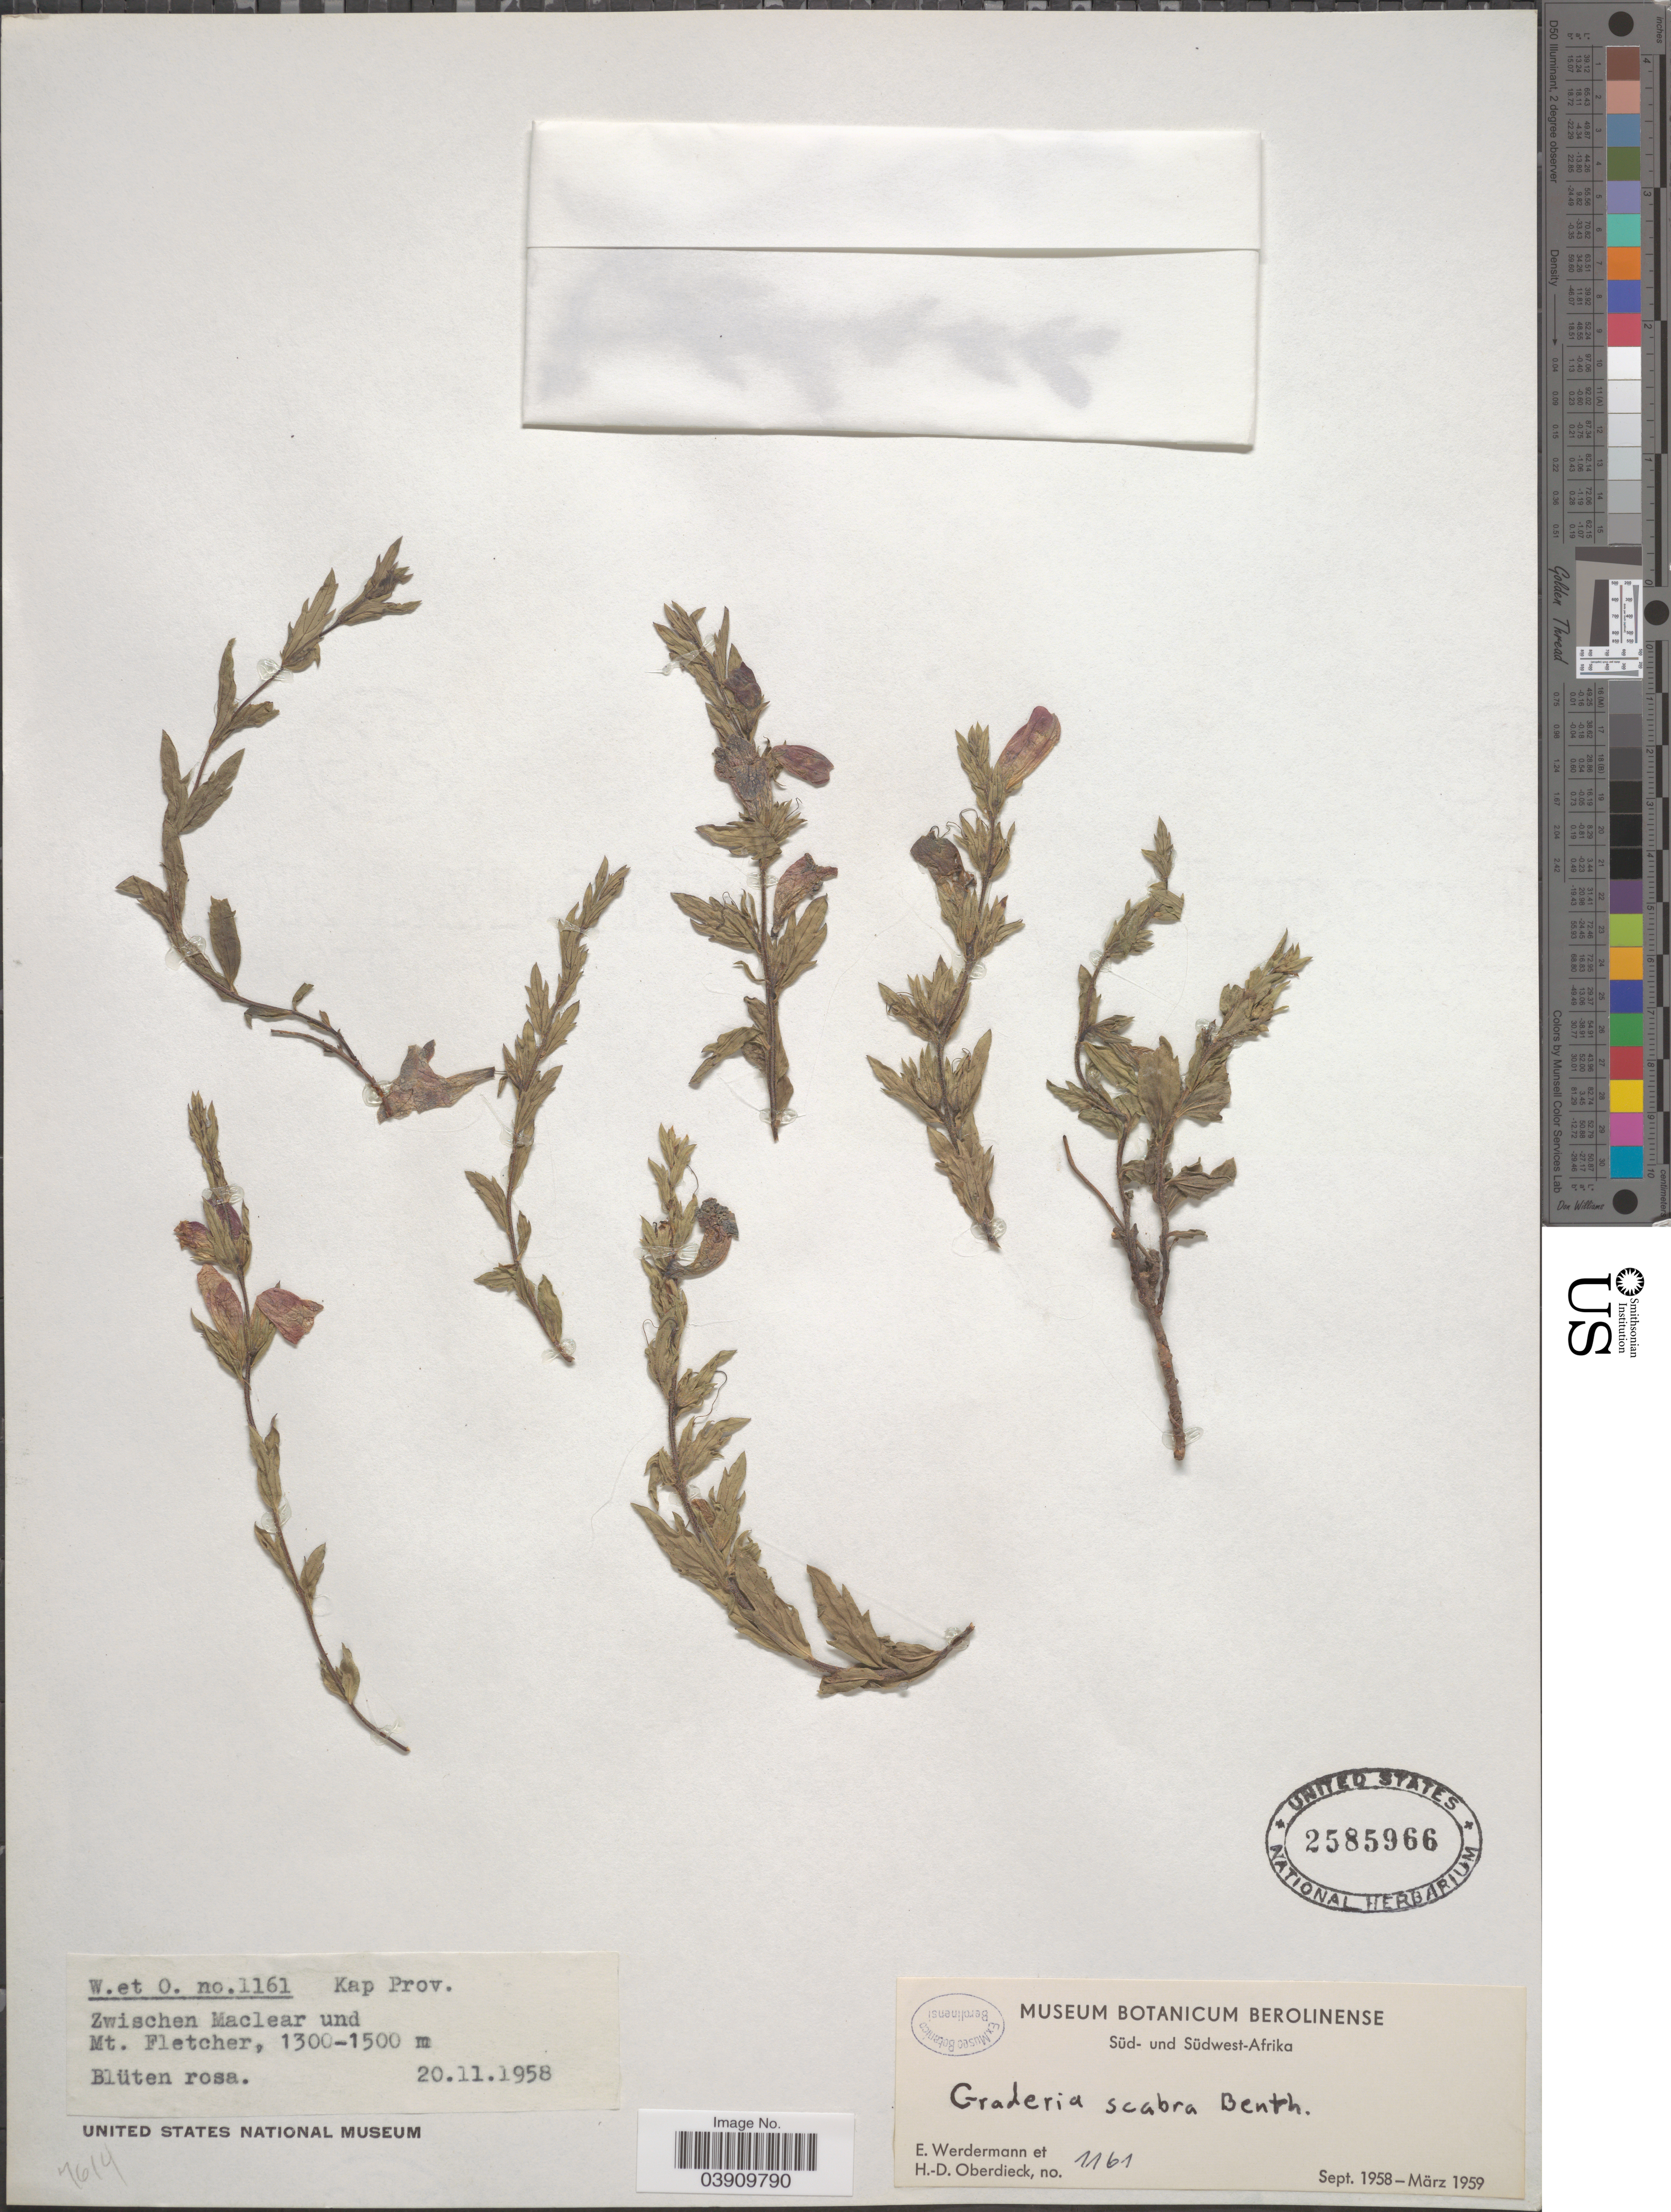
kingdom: Plantae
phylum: Tracheophyta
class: Magnoliopsida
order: Lamiales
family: Orobanchaceae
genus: Graderia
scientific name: Graderia scabra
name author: Benth.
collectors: E. Verdermann & H. Oberdieck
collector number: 1161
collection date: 1958-11-20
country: South Africa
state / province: Eastern Cape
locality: Kap Prov. Zwischen Macleur und Mt. Fletcher. Süd- und Südwest Africa [unsure placement]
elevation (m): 1300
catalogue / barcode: US 2585966